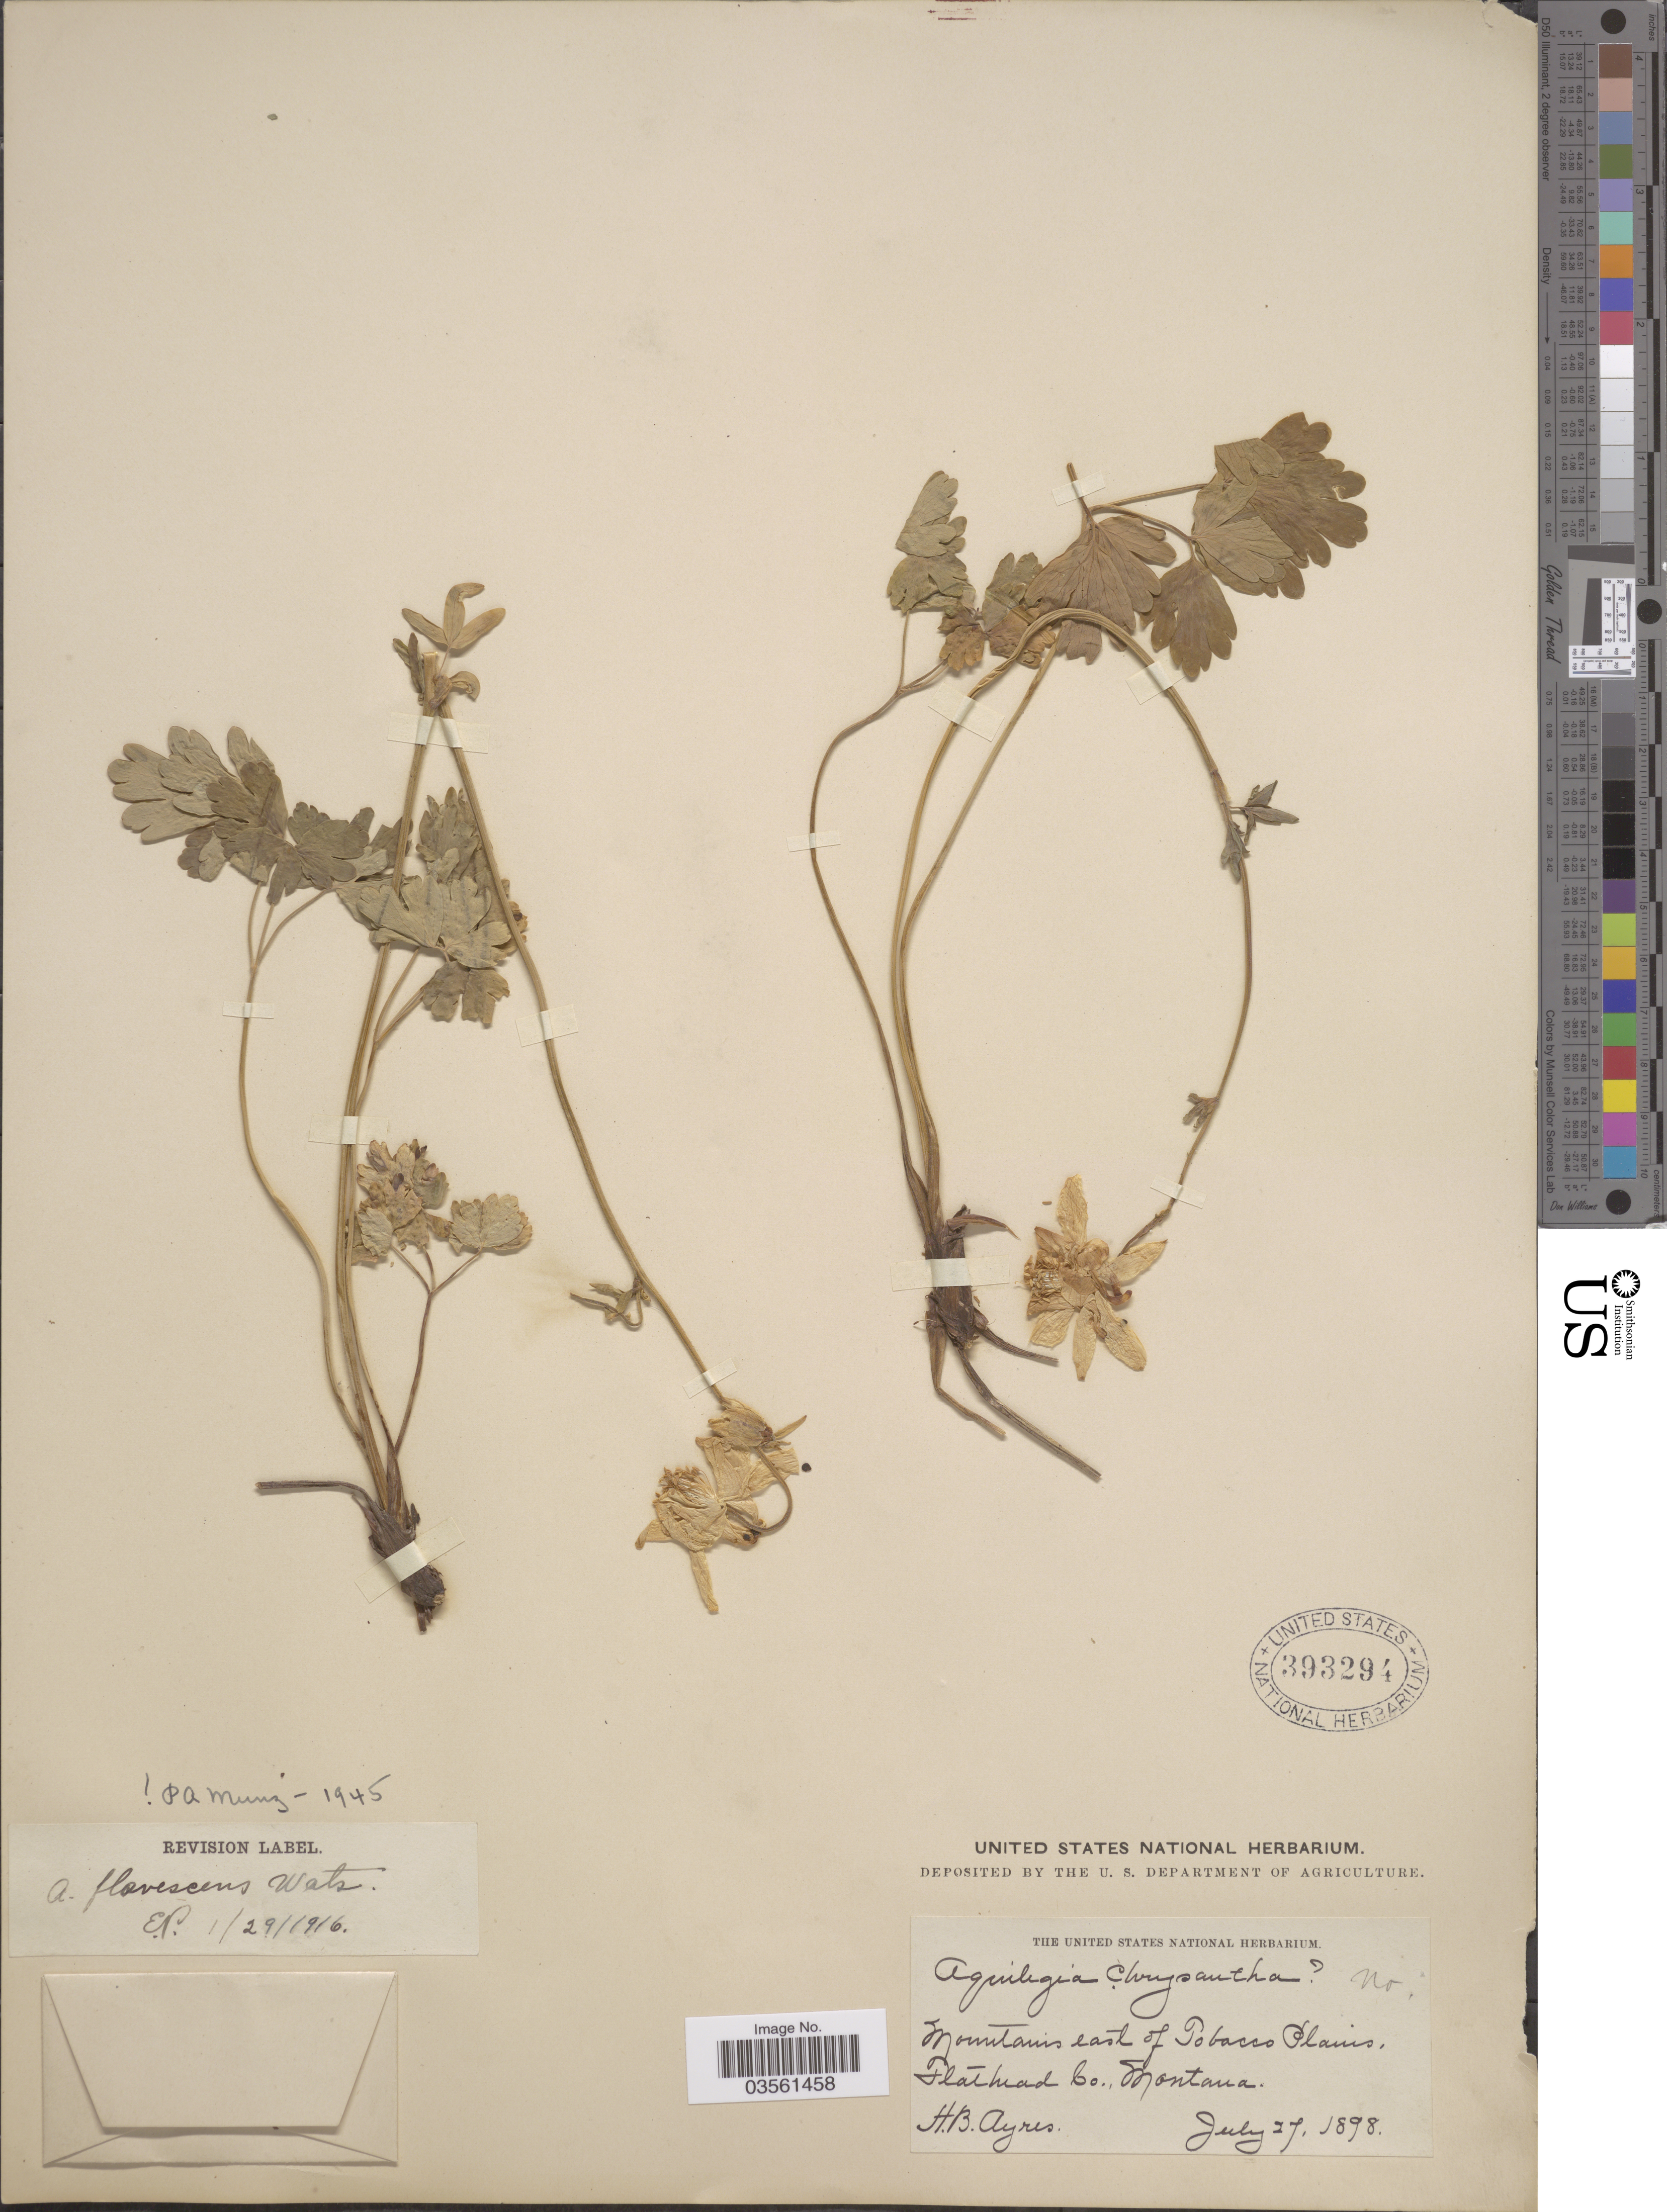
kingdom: Plantae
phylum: Tracheophyta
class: Magnoliopsida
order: Ranunculales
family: Ranunculaceae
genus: Aquilegia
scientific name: Aquilegia flavescens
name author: S. Watson in C. King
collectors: H. Ayres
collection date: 1898-07-27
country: United States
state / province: Montana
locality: Mountains east of Tobacco Plains, Flathead Co.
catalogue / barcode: US 393294